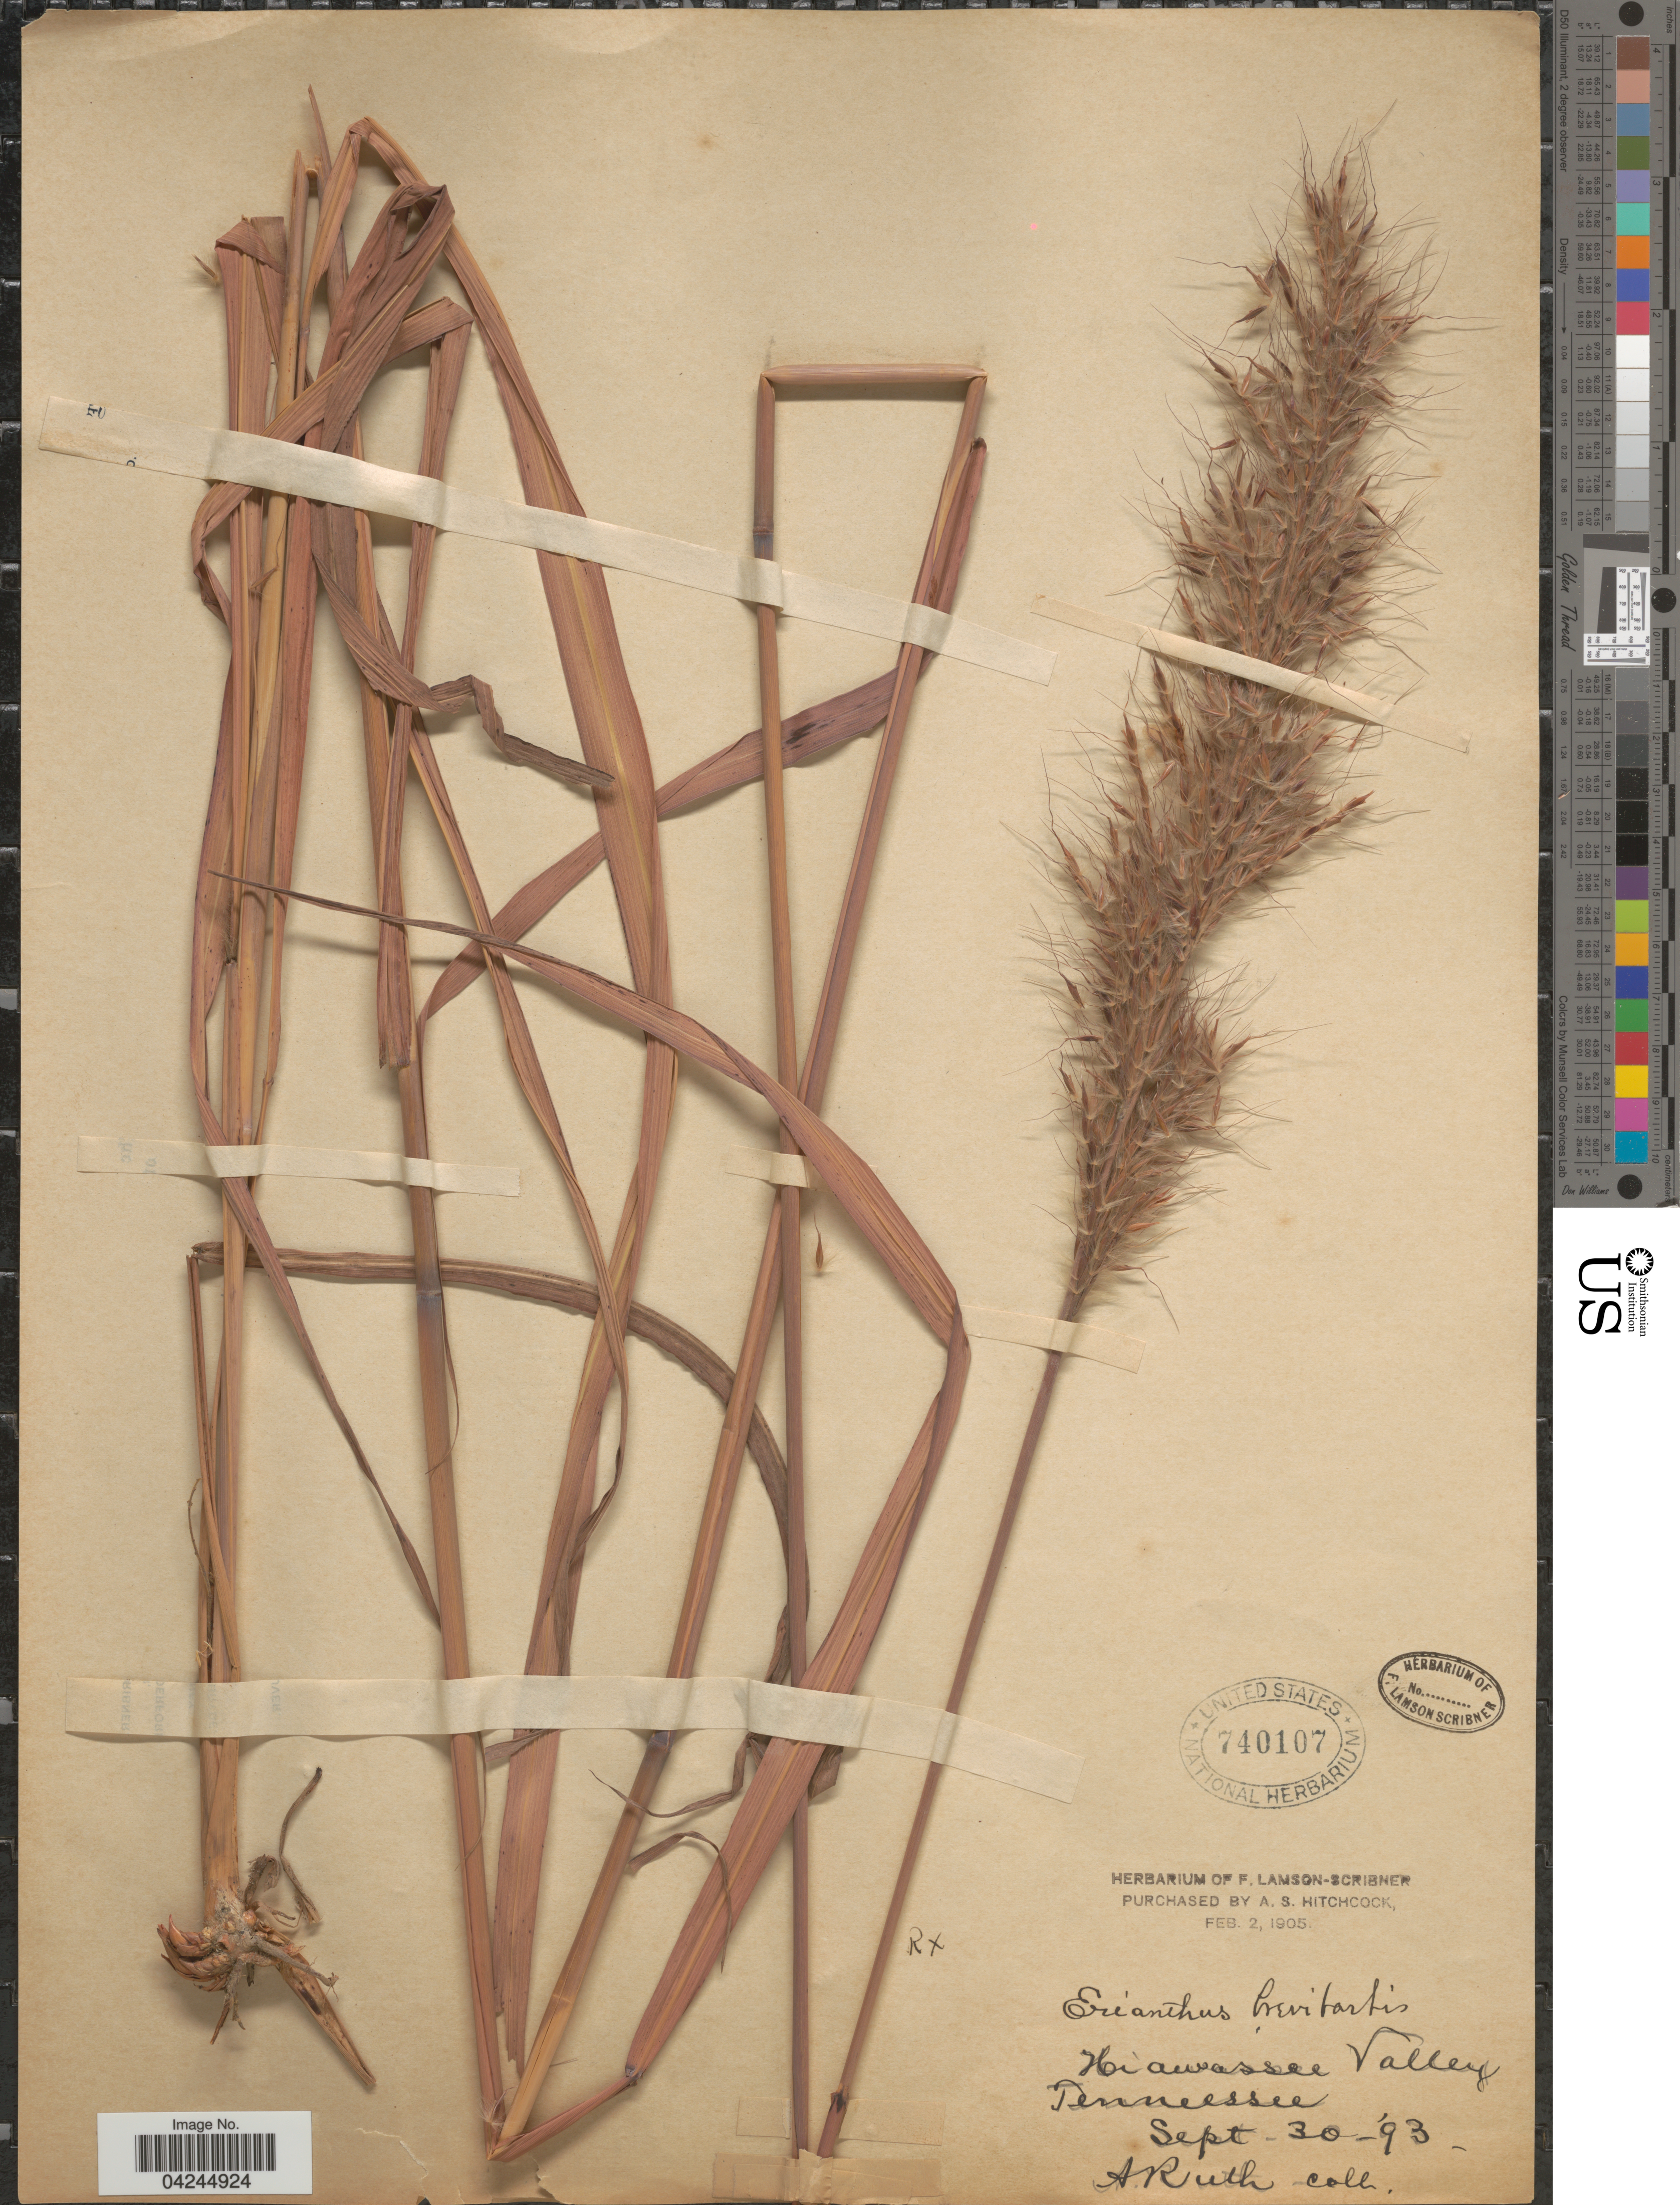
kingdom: Plantae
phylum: Tracheophyta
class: Liliopsida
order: Poales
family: Poaceae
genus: Erianthus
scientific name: Erianthus brevibarbis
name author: Michx.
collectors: A. Ruth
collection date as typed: Transcribed d/m/y: 30/9/93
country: United States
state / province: Tennessee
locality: Hiawassee Valley.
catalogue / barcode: US 740107